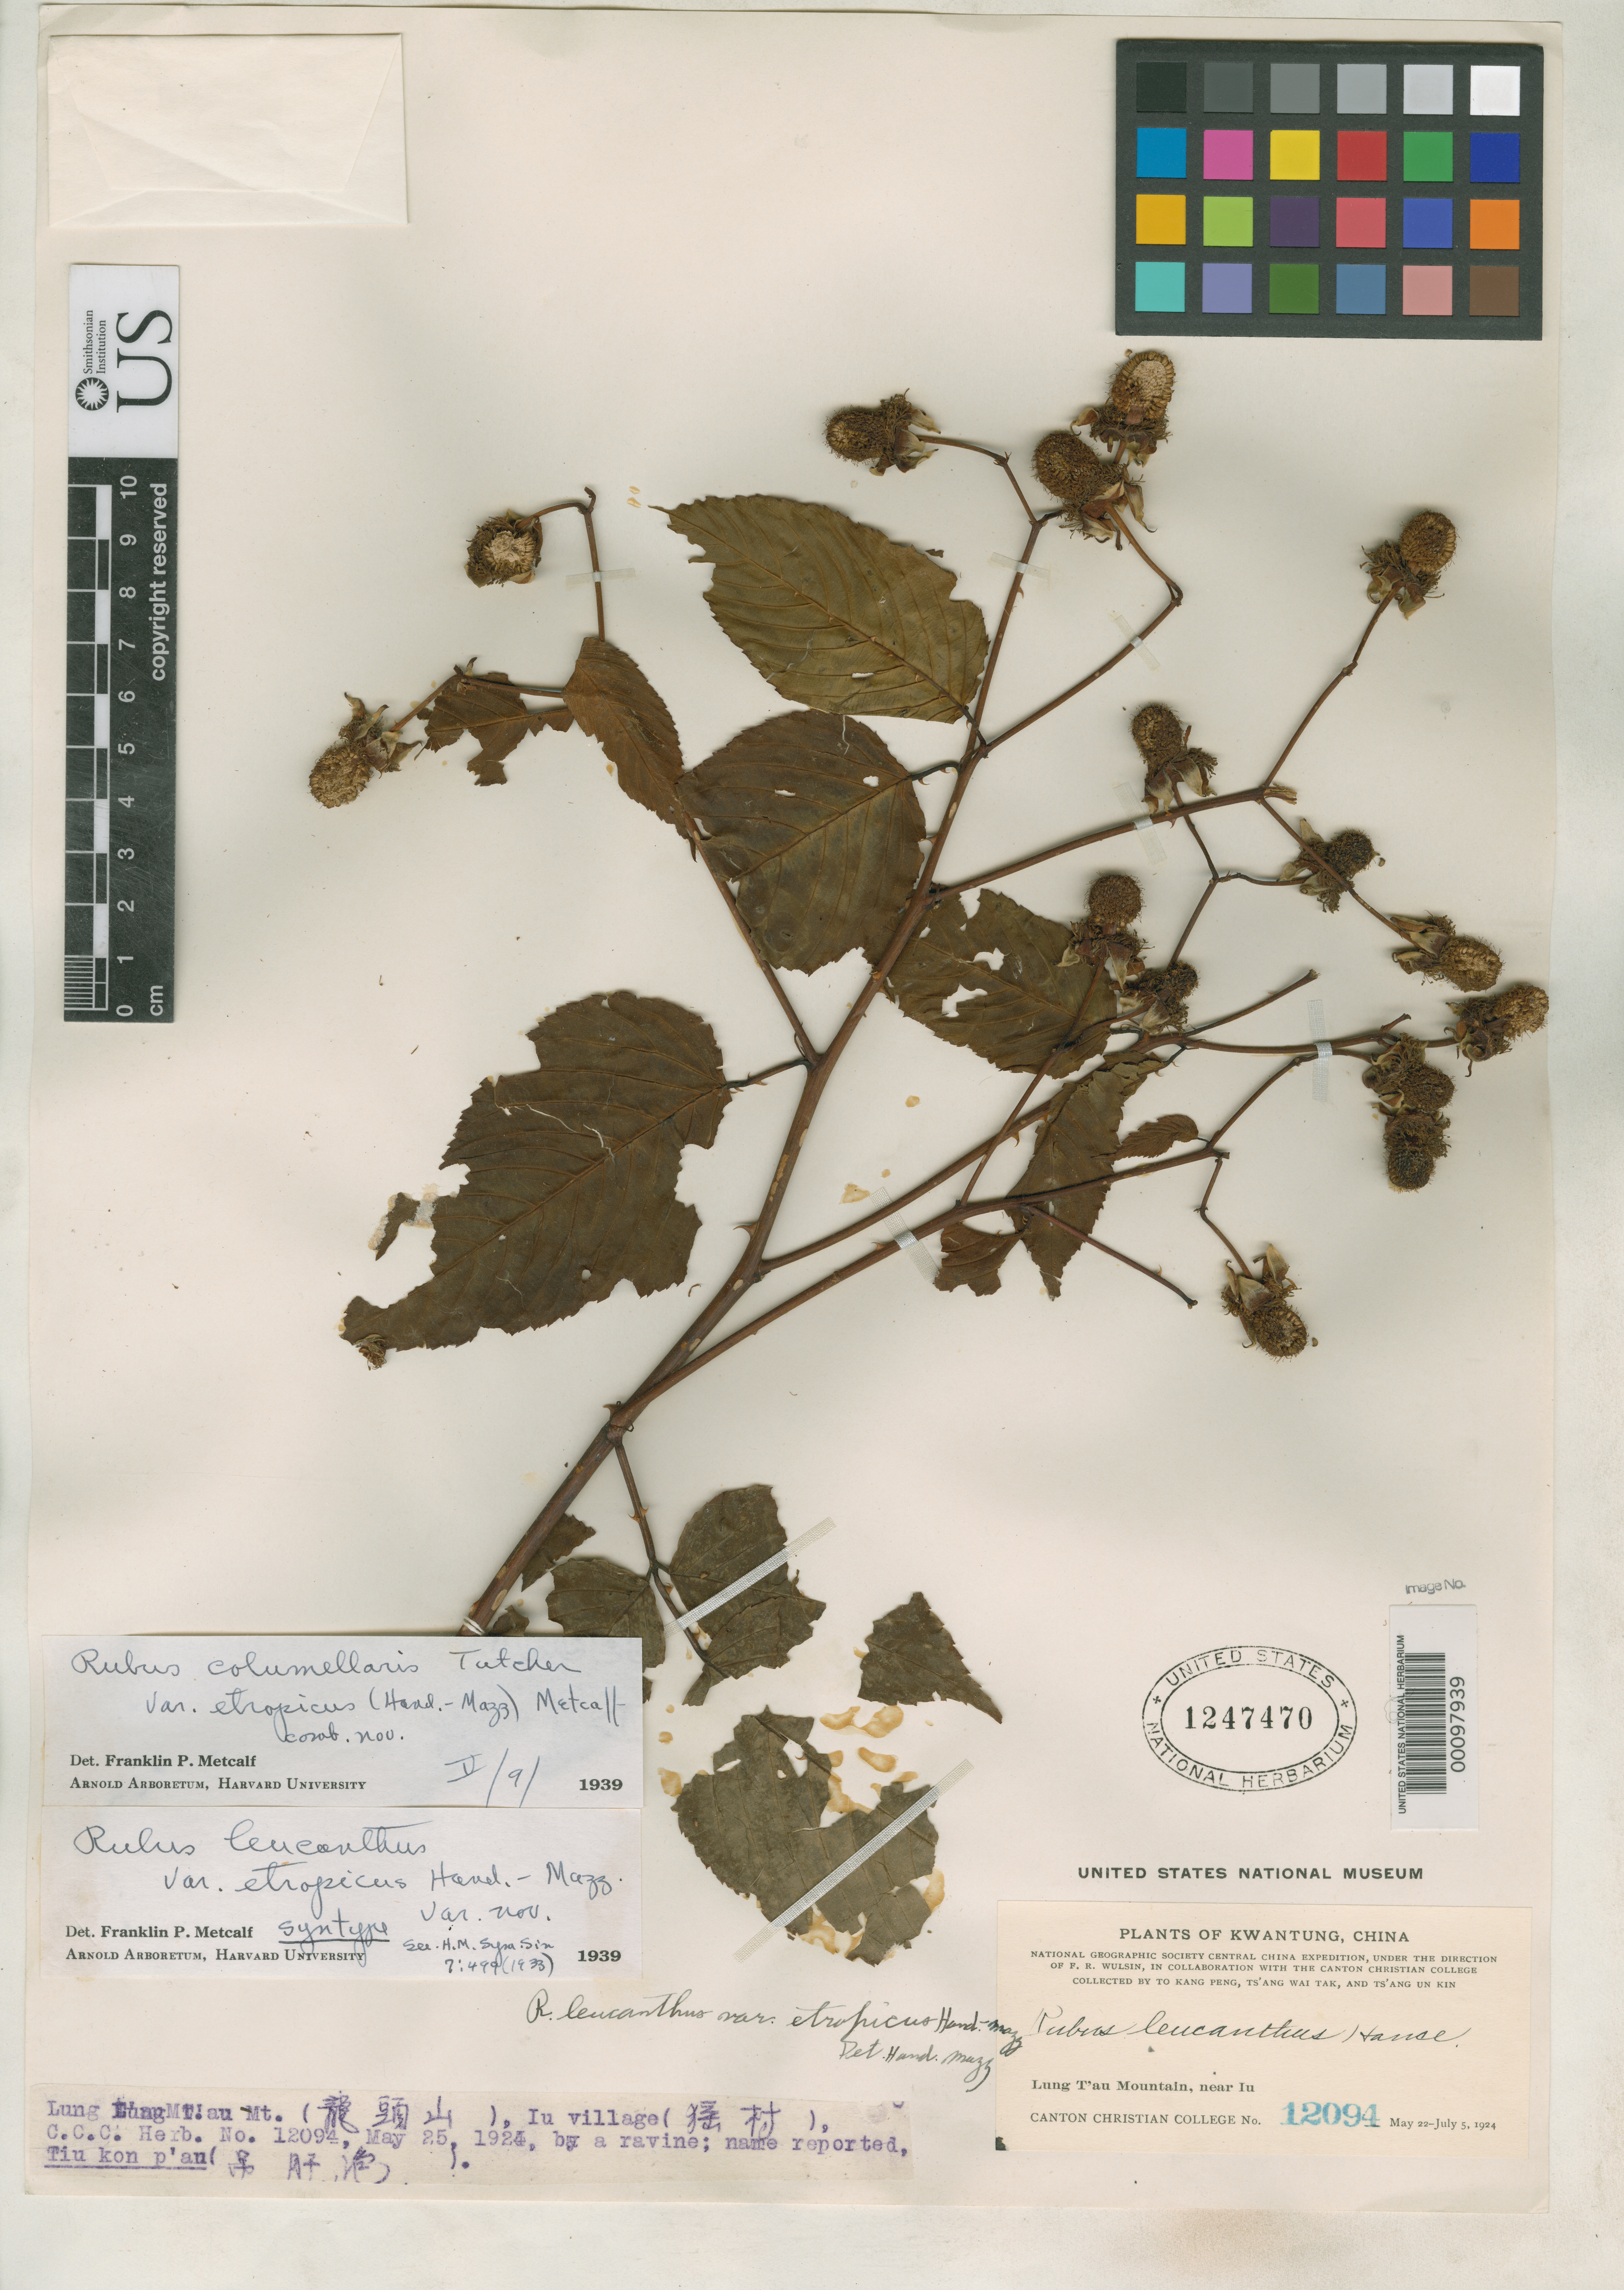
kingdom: Plantae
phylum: Tracheophyta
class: Magnoliopsida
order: Rosales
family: Rosaceae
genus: Rubus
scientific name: Rubus leucanthus var. etropicus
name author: Hand.-Mazz.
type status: Syntype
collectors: ex herb. Canton Christian College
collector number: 12094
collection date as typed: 05 Jul 1924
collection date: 1924-07-05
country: China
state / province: Guangdong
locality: Lungton-schan near Lu.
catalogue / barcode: US 1247470